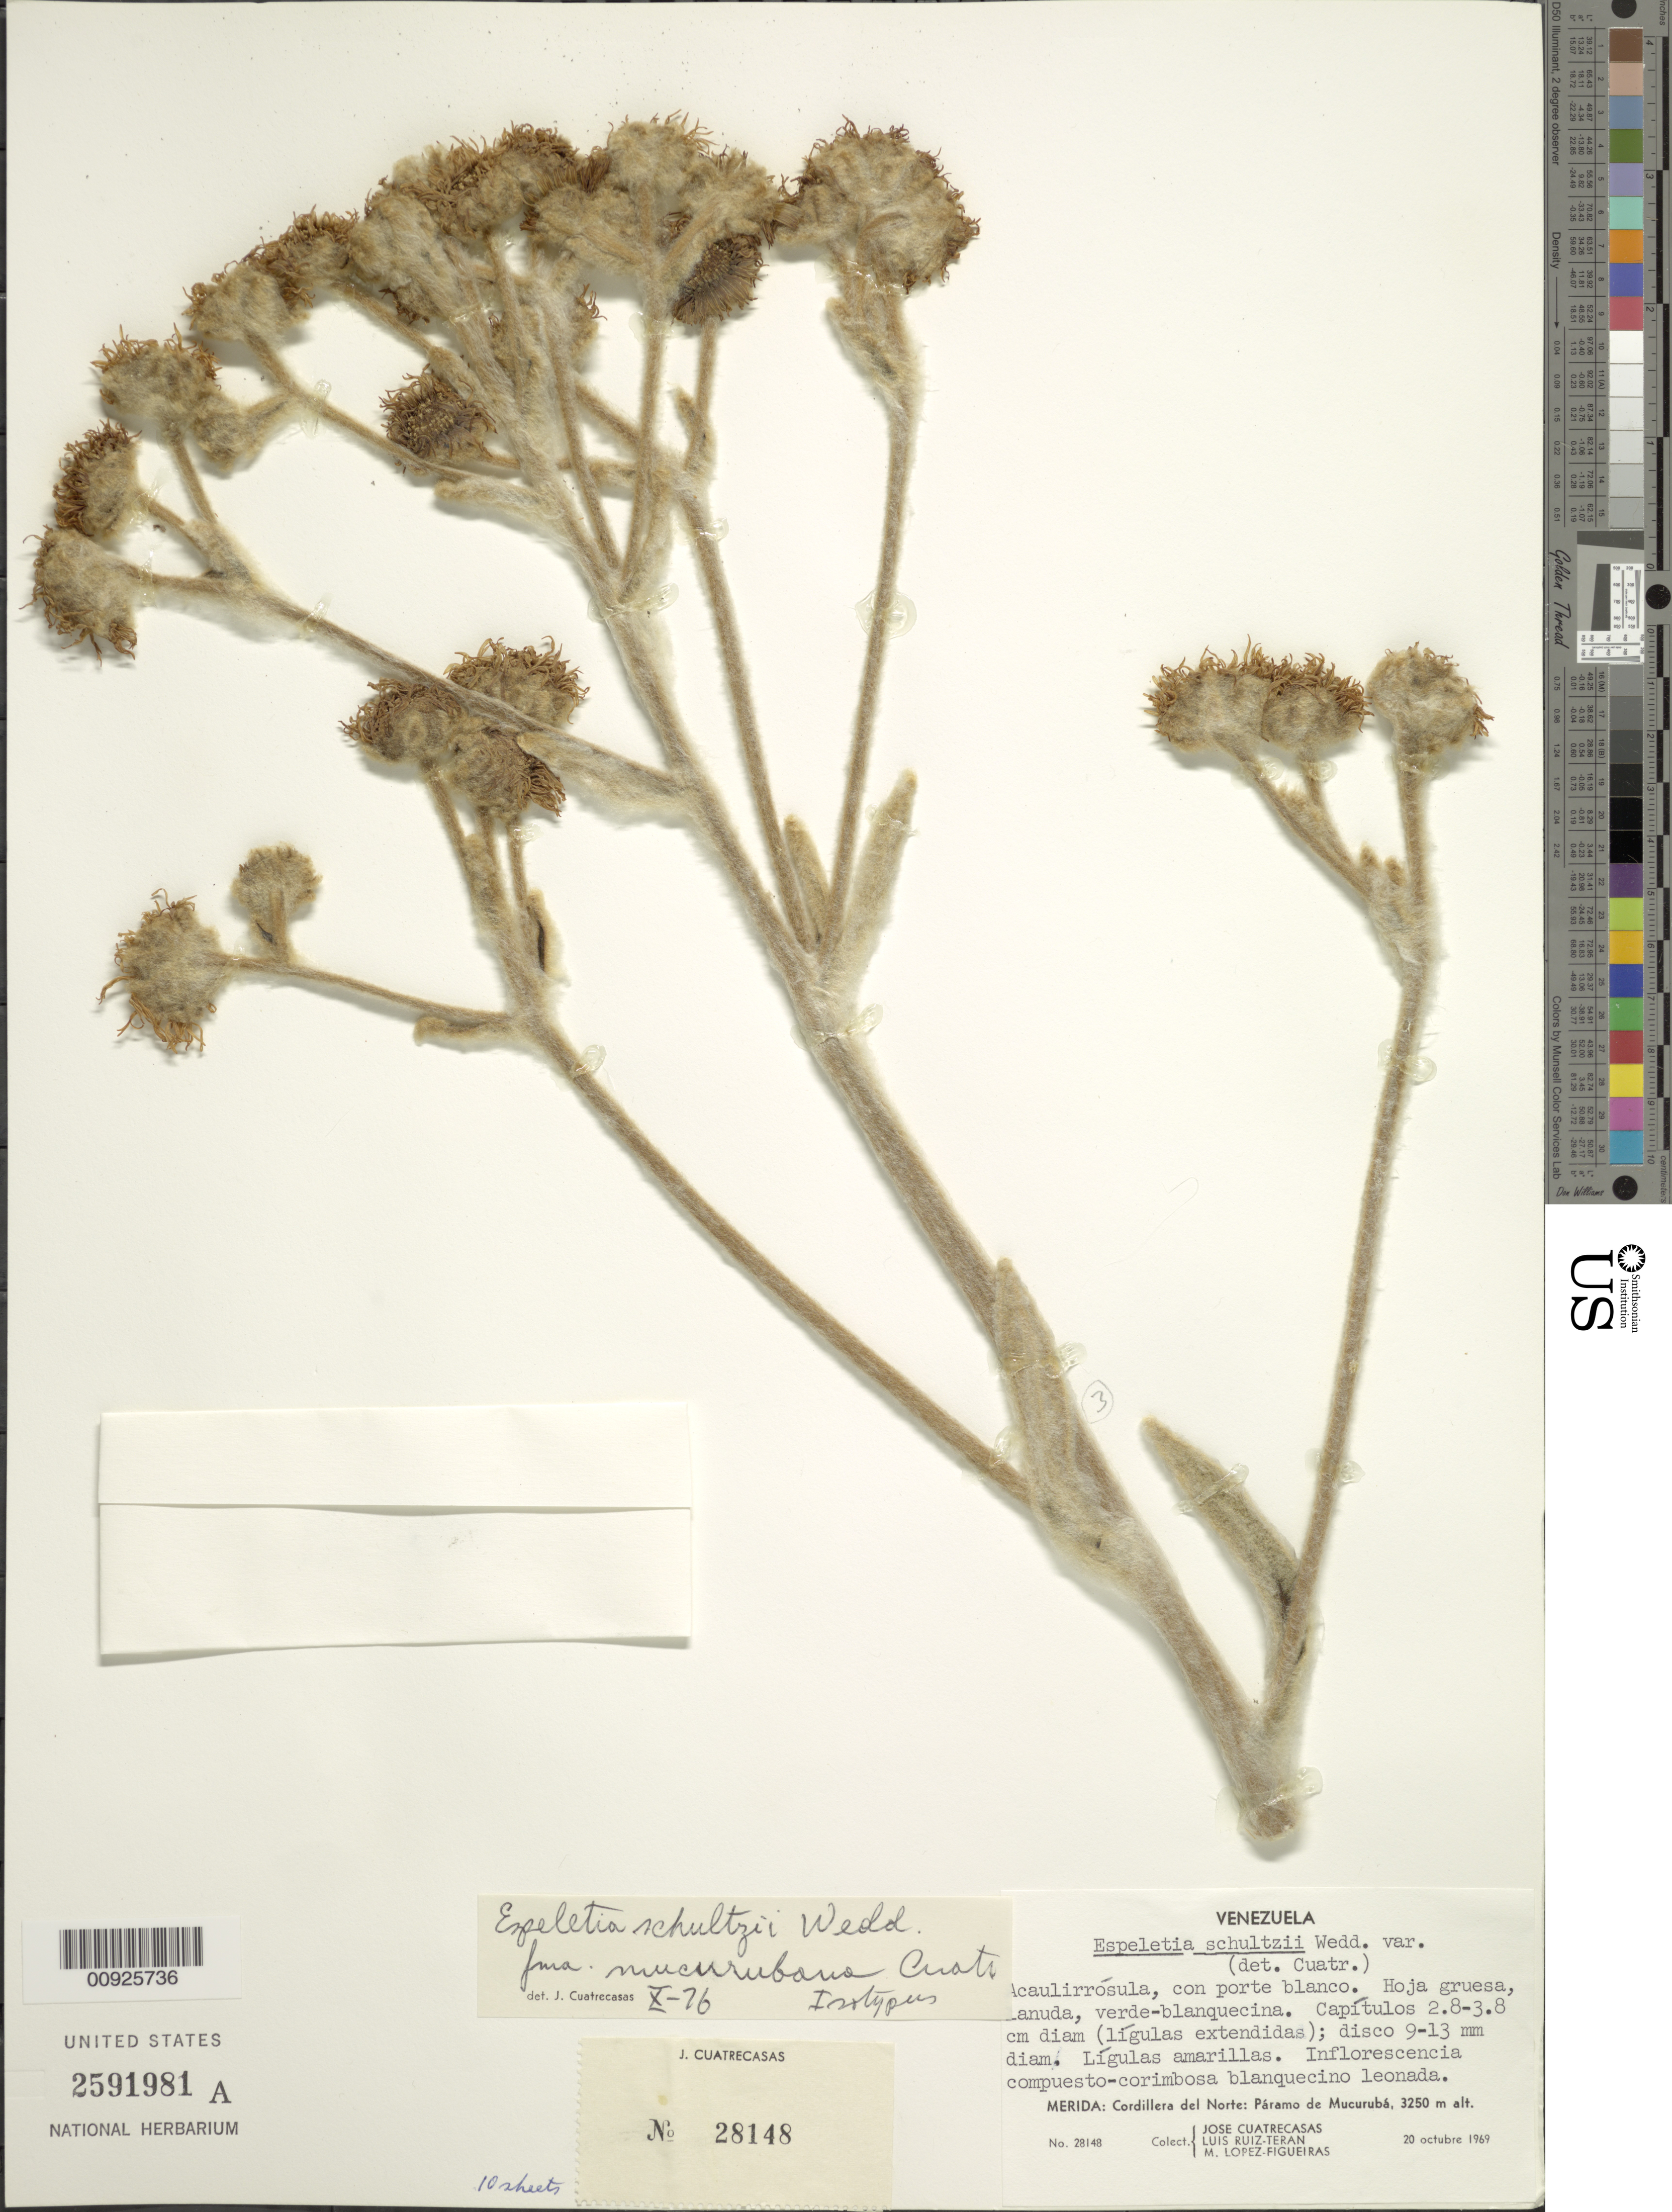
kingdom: Plantae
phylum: Tracheophyta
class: Magnoliopsida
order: Asterales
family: Asteraceae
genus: Espeletia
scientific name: Espeletia schultzii var. mucurubana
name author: Cuatrec.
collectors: J. Cuatrecasas, L. E. Ruíz-Terán & M. López Figueiras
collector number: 28148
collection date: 1969-10-20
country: Venezuela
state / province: Mérida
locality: P. de Mucurubá. Cordillera del Norte, Páramo de Mucuruba.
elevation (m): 3250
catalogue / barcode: US 2591981A